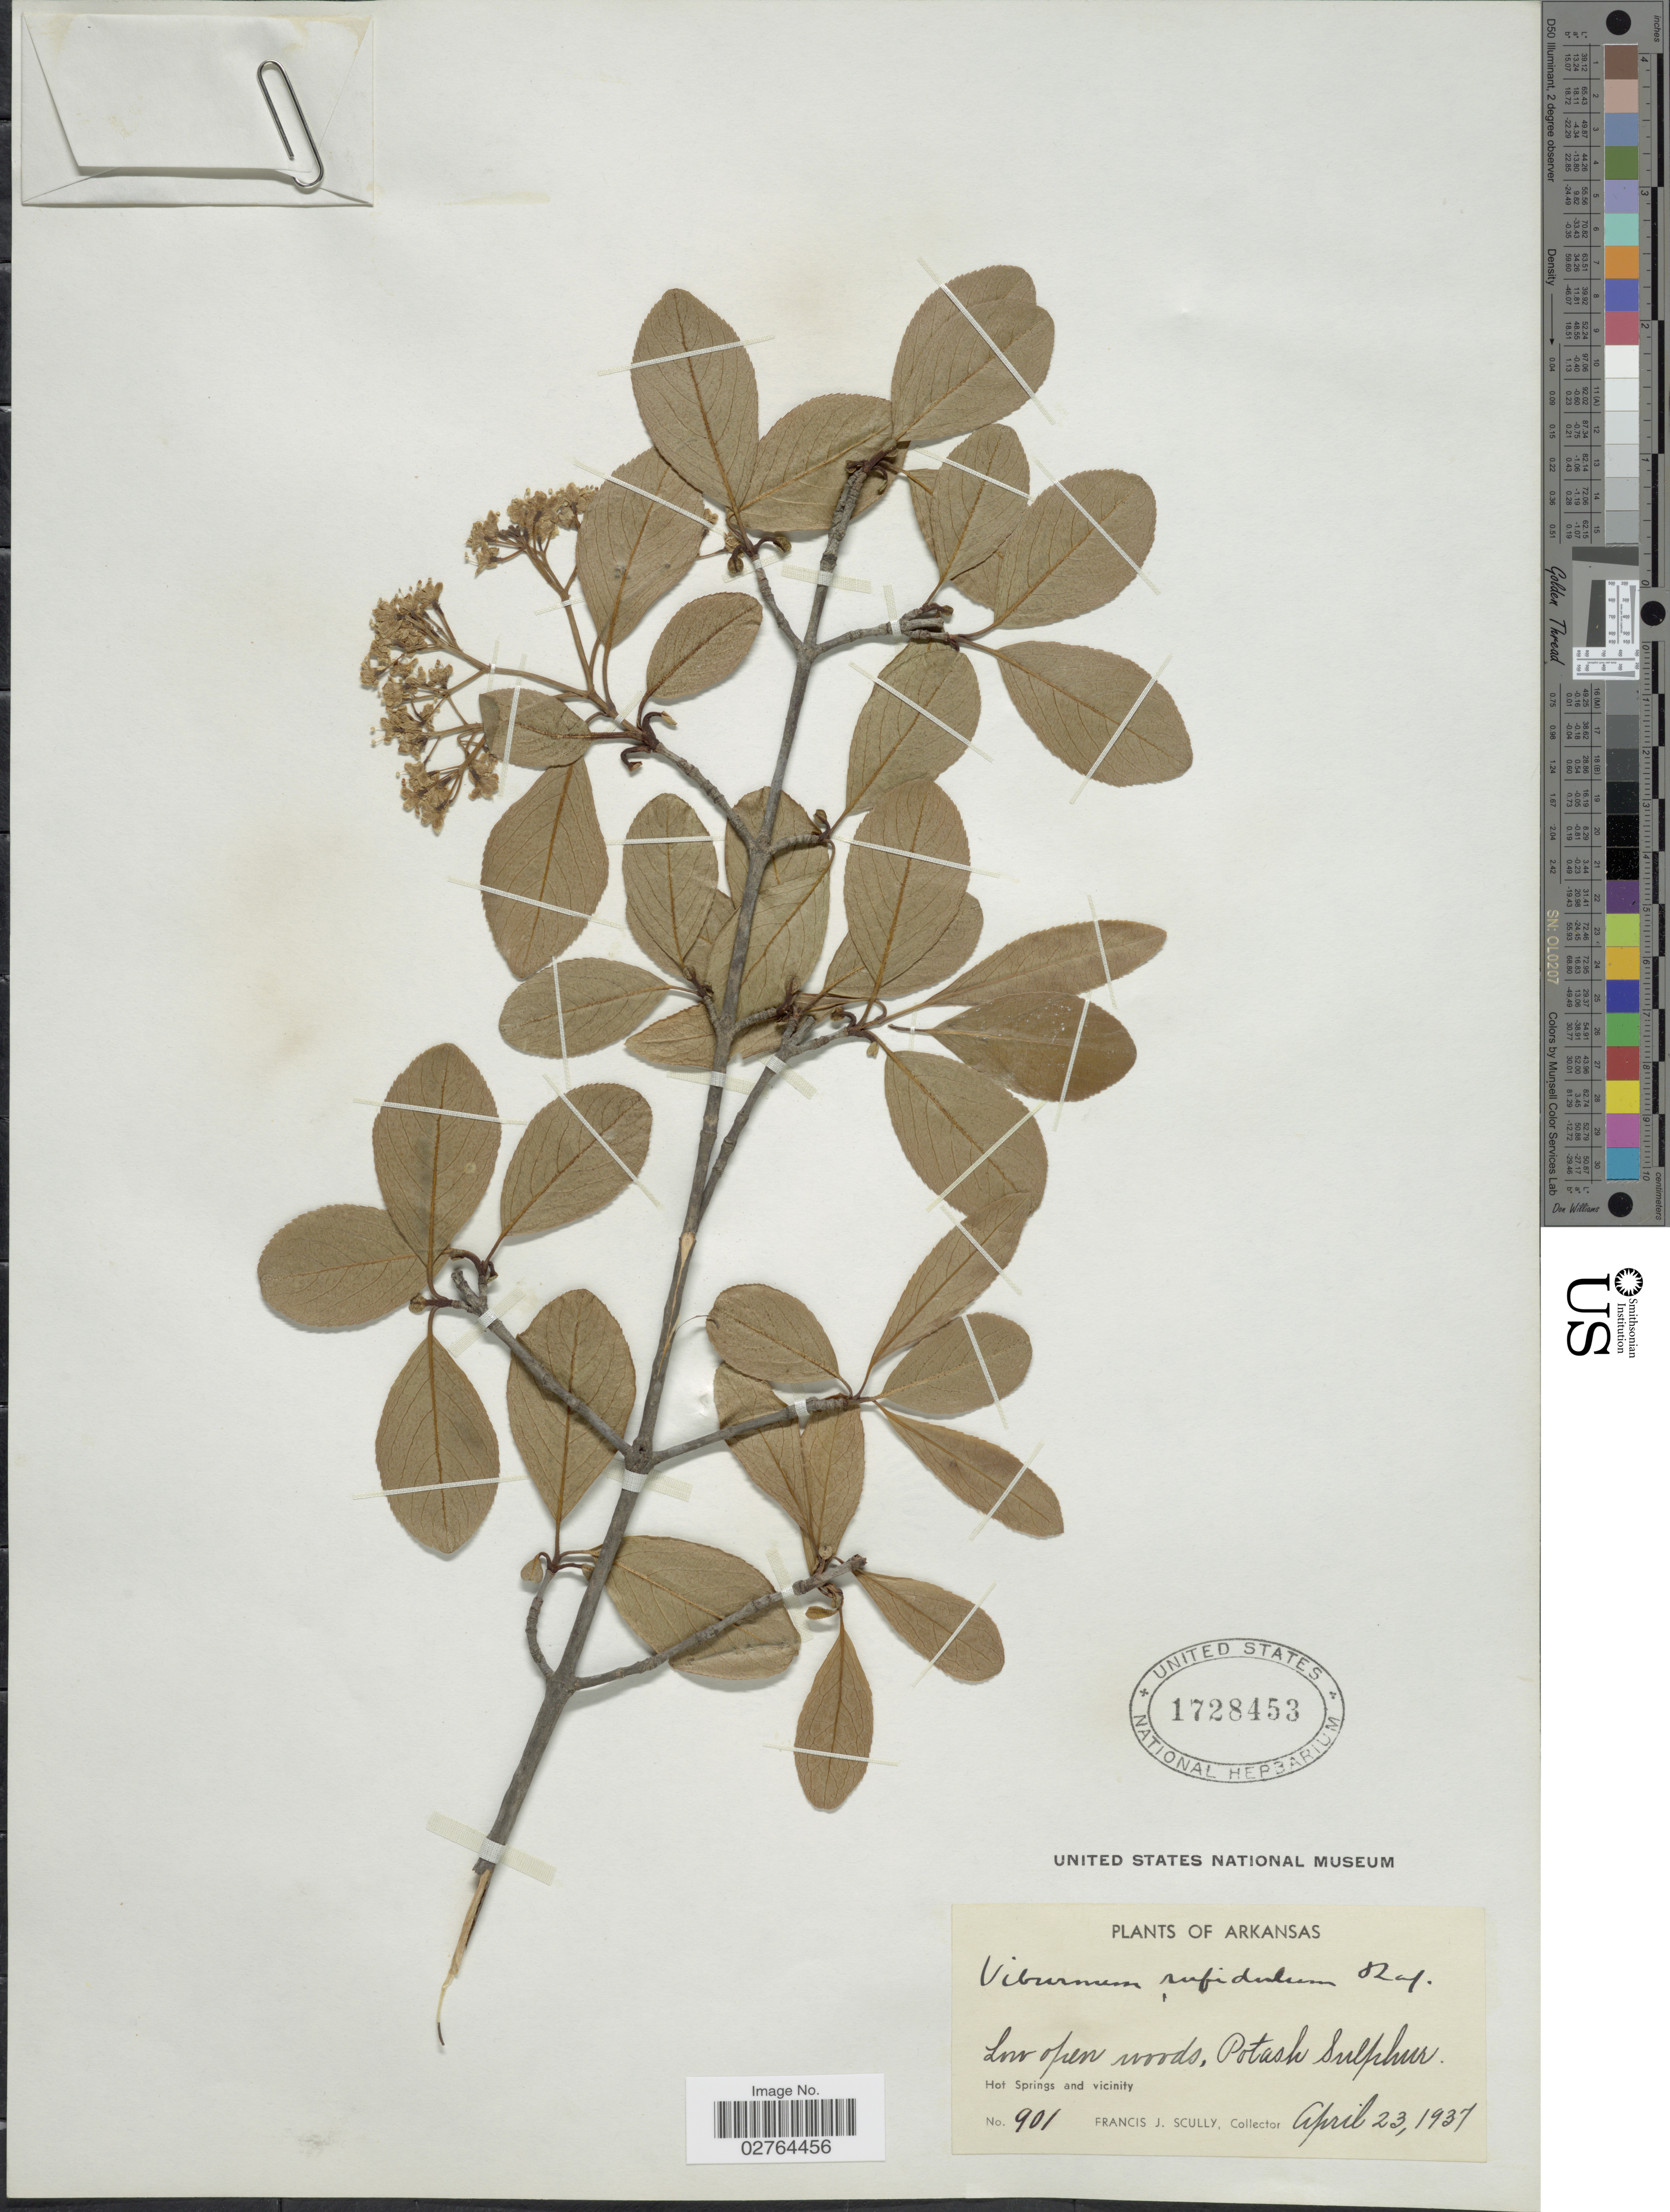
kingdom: Plantae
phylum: Tracheophyta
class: Magnoliopsida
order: Dipsacales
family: Viburnaceae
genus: Viburnum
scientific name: Viburnum rufidulum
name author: Raf.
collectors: F. J. Scully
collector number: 901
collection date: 1937-04-23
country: United States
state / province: Arkansas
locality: Low open woods, Potash sulphur. Hot Springs and vicinity.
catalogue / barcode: US 1728453